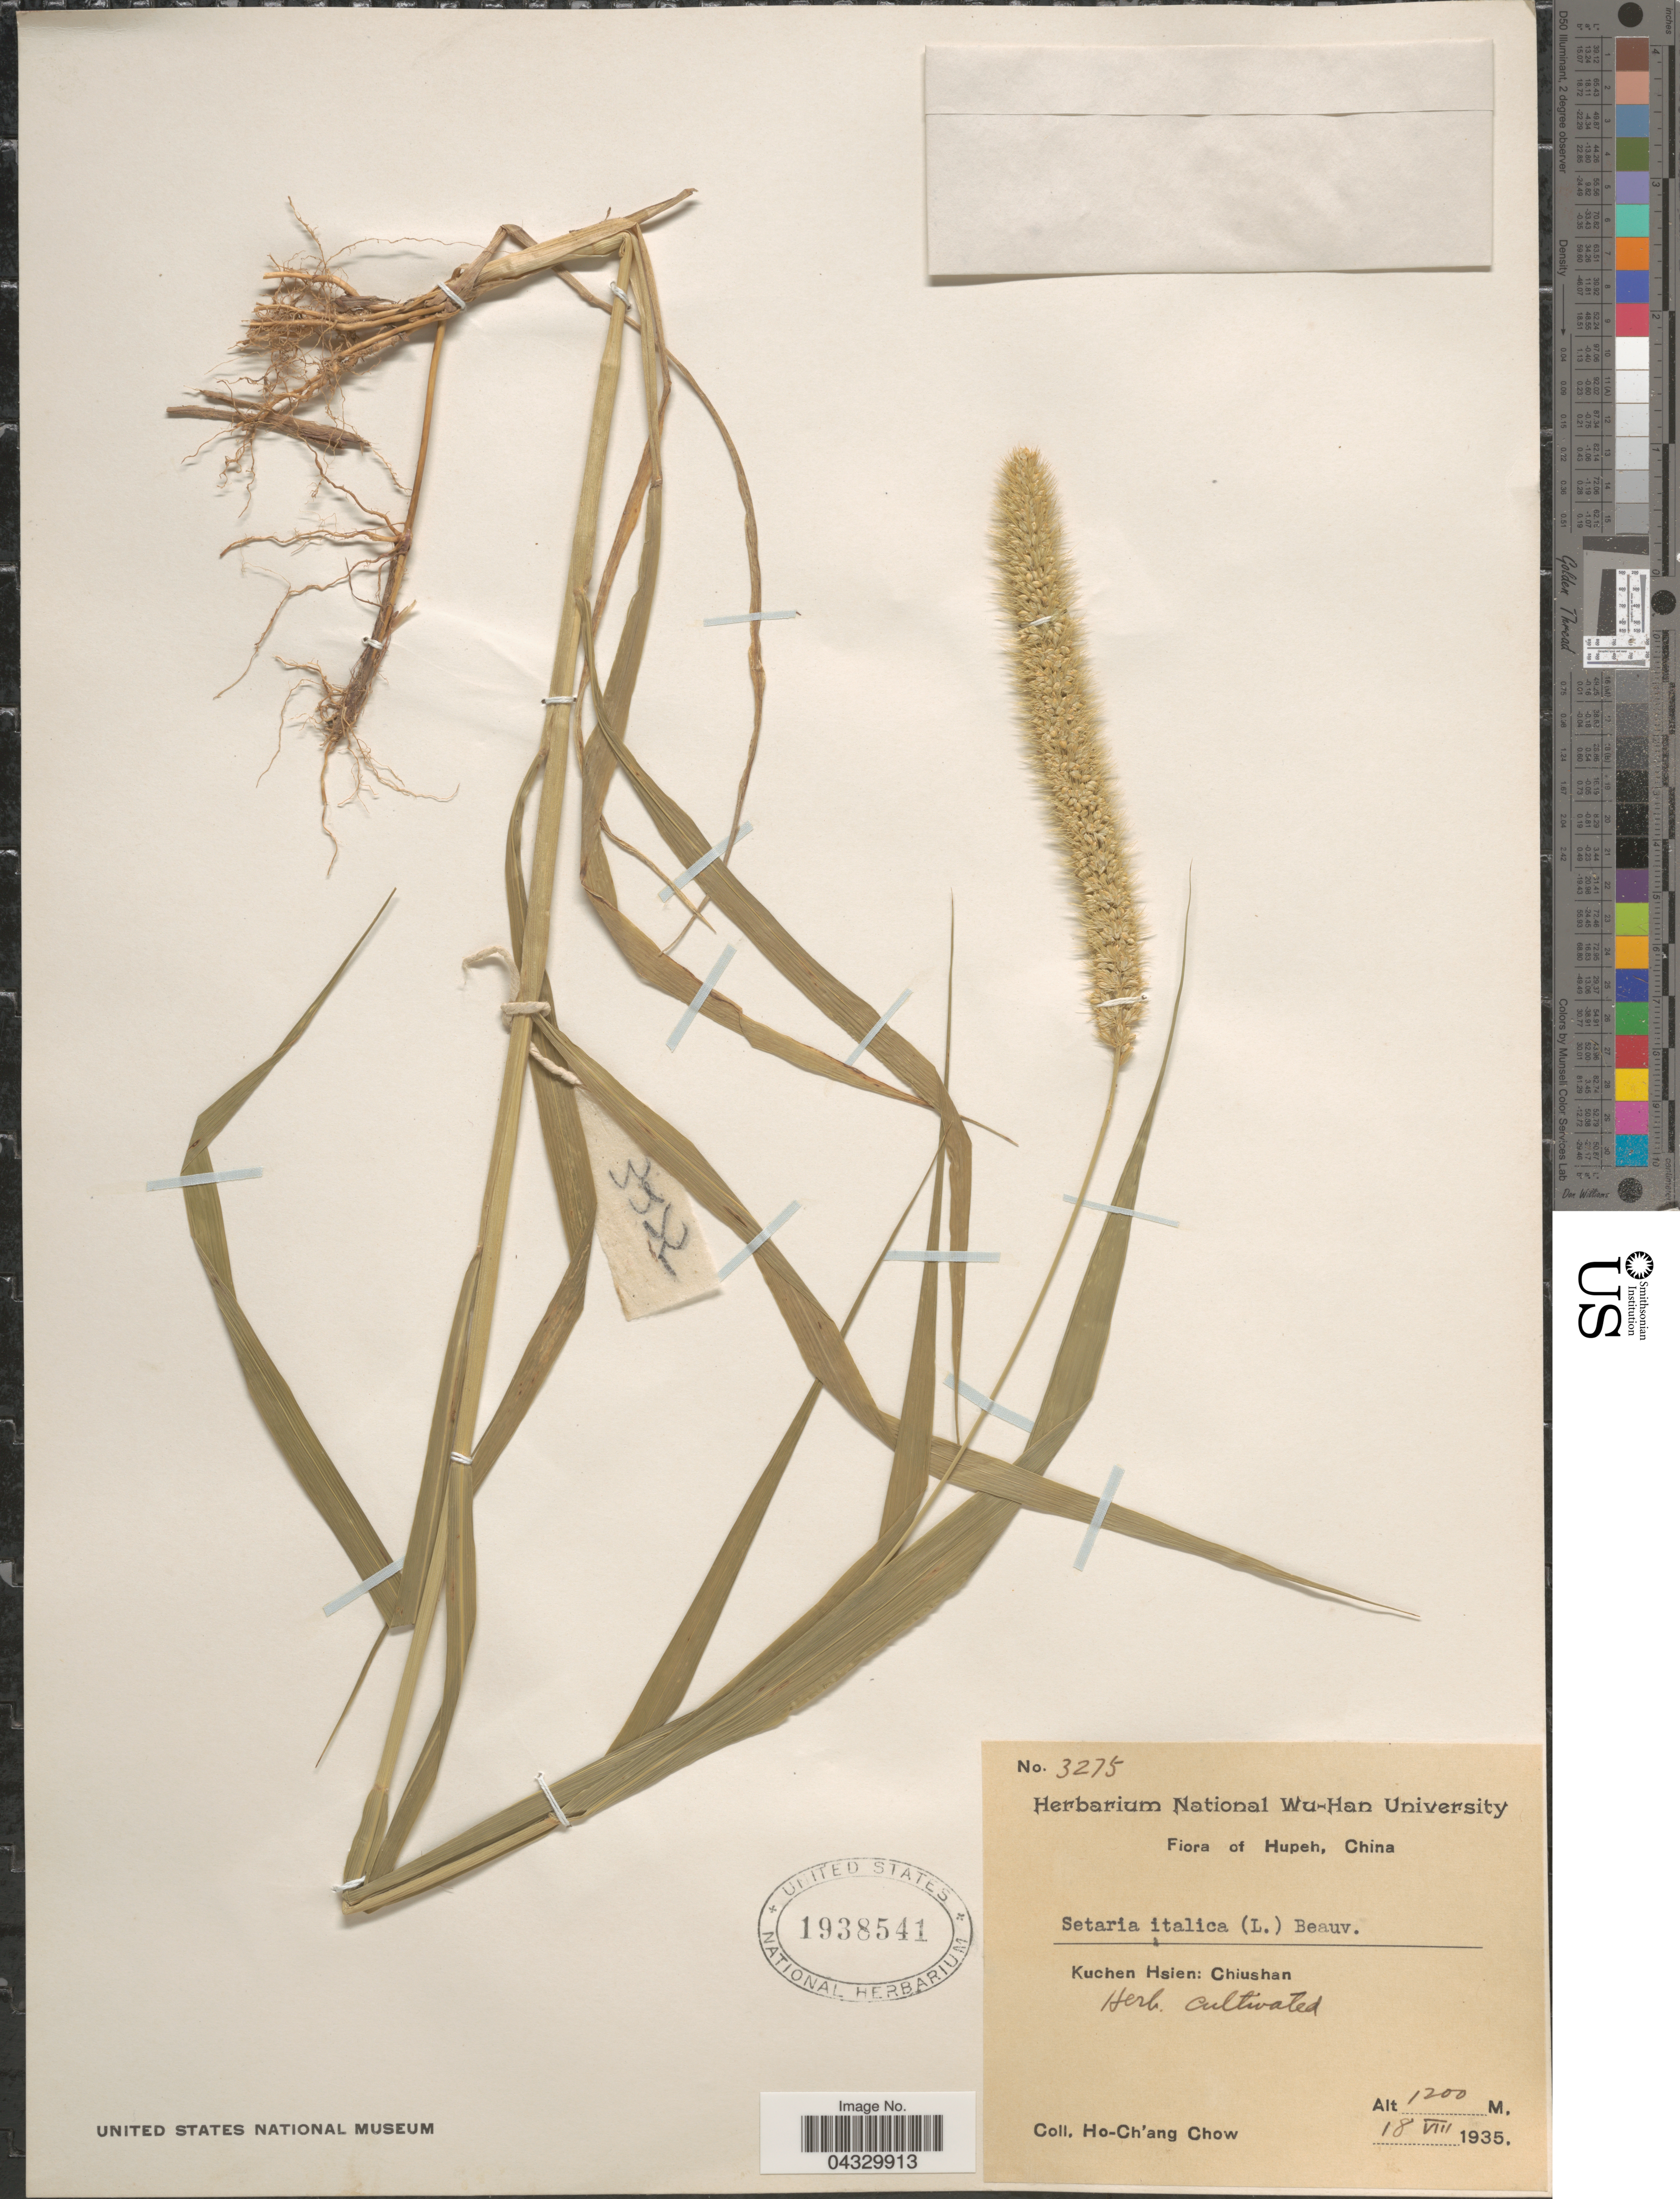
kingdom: Plantae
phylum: Tracheophyta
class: Liliopsida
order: Poales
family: Poaceae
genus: Setaria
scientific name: Setaria italica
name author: (L.) P. Beauv.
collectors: H. Chow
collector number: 3275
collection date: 1935-08-18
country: China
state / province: Hubei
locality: Hupeh. Kuchen Hsien: Chiushan.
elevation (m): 1200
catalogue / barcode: US 1938541